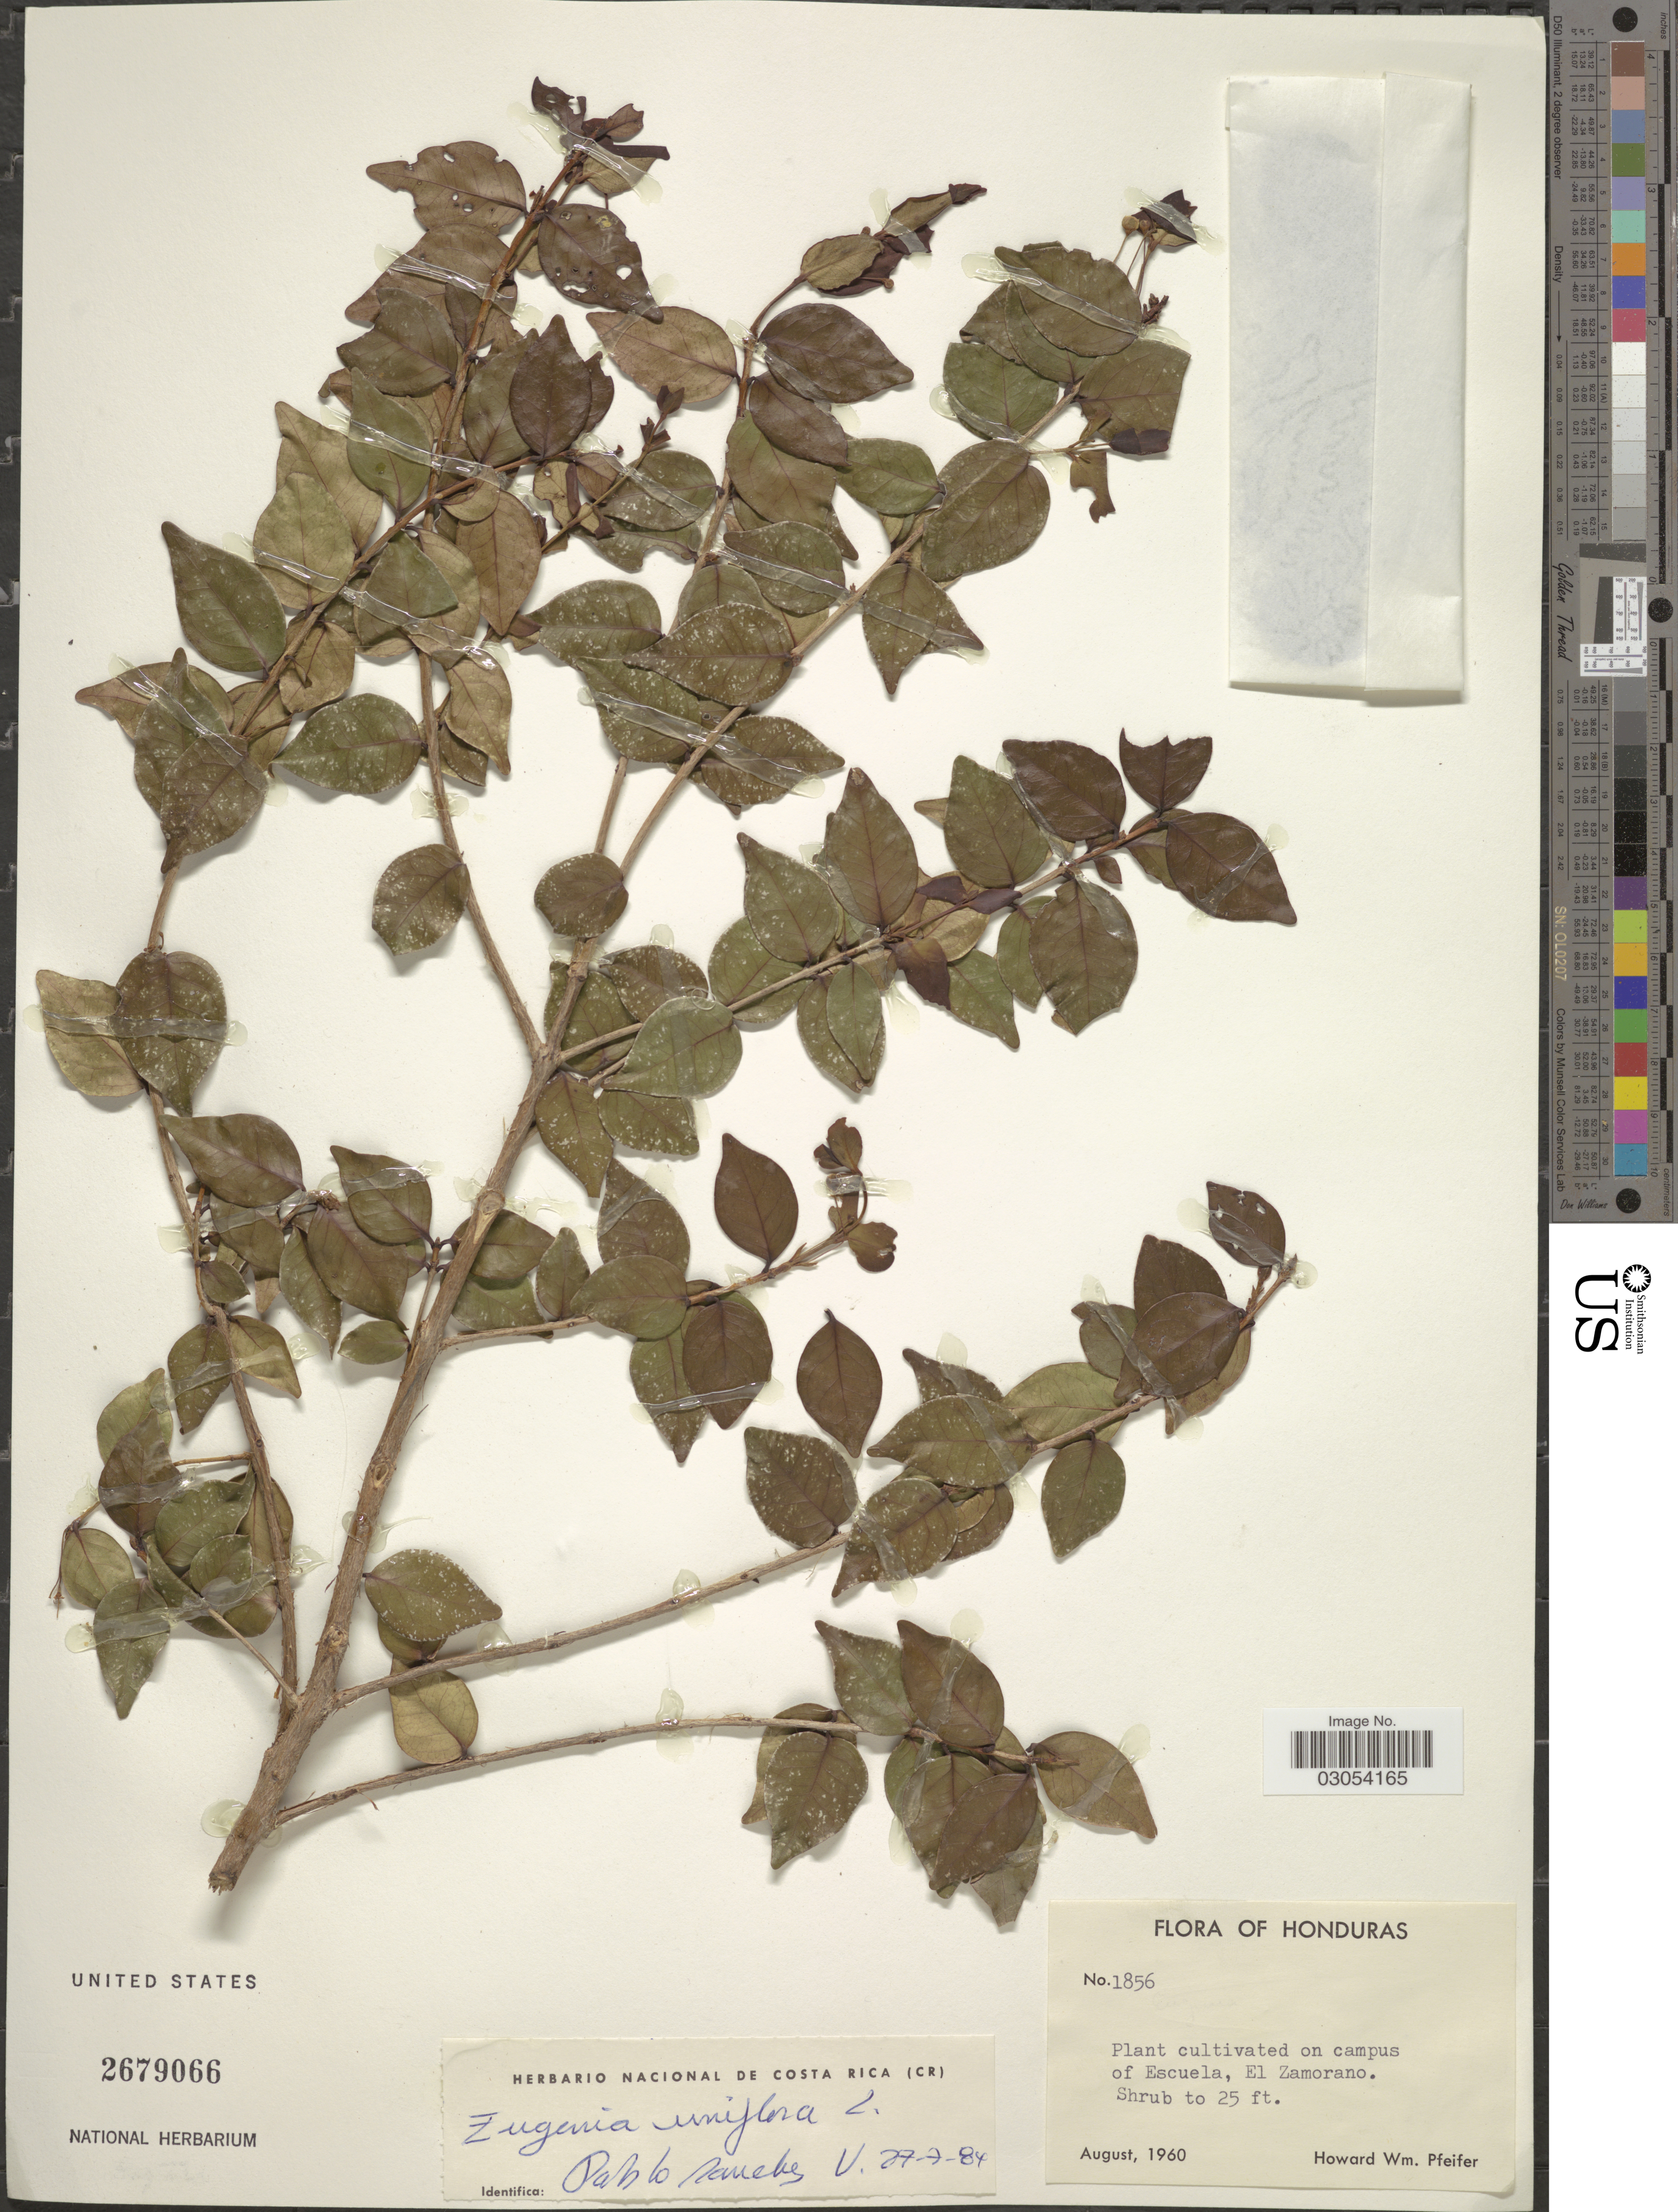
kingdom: Plantae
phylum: Tracheophyta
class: Magnoliopsida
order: Myrtales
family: Myrtaceae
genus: Eugenia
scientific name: Eugenia uniflora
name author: L.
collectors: H. W. Pfeifer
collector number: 1856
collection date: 1960-08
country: Honduras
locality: On campus of Escuela, El Zamorano.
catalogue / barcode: US 2679066